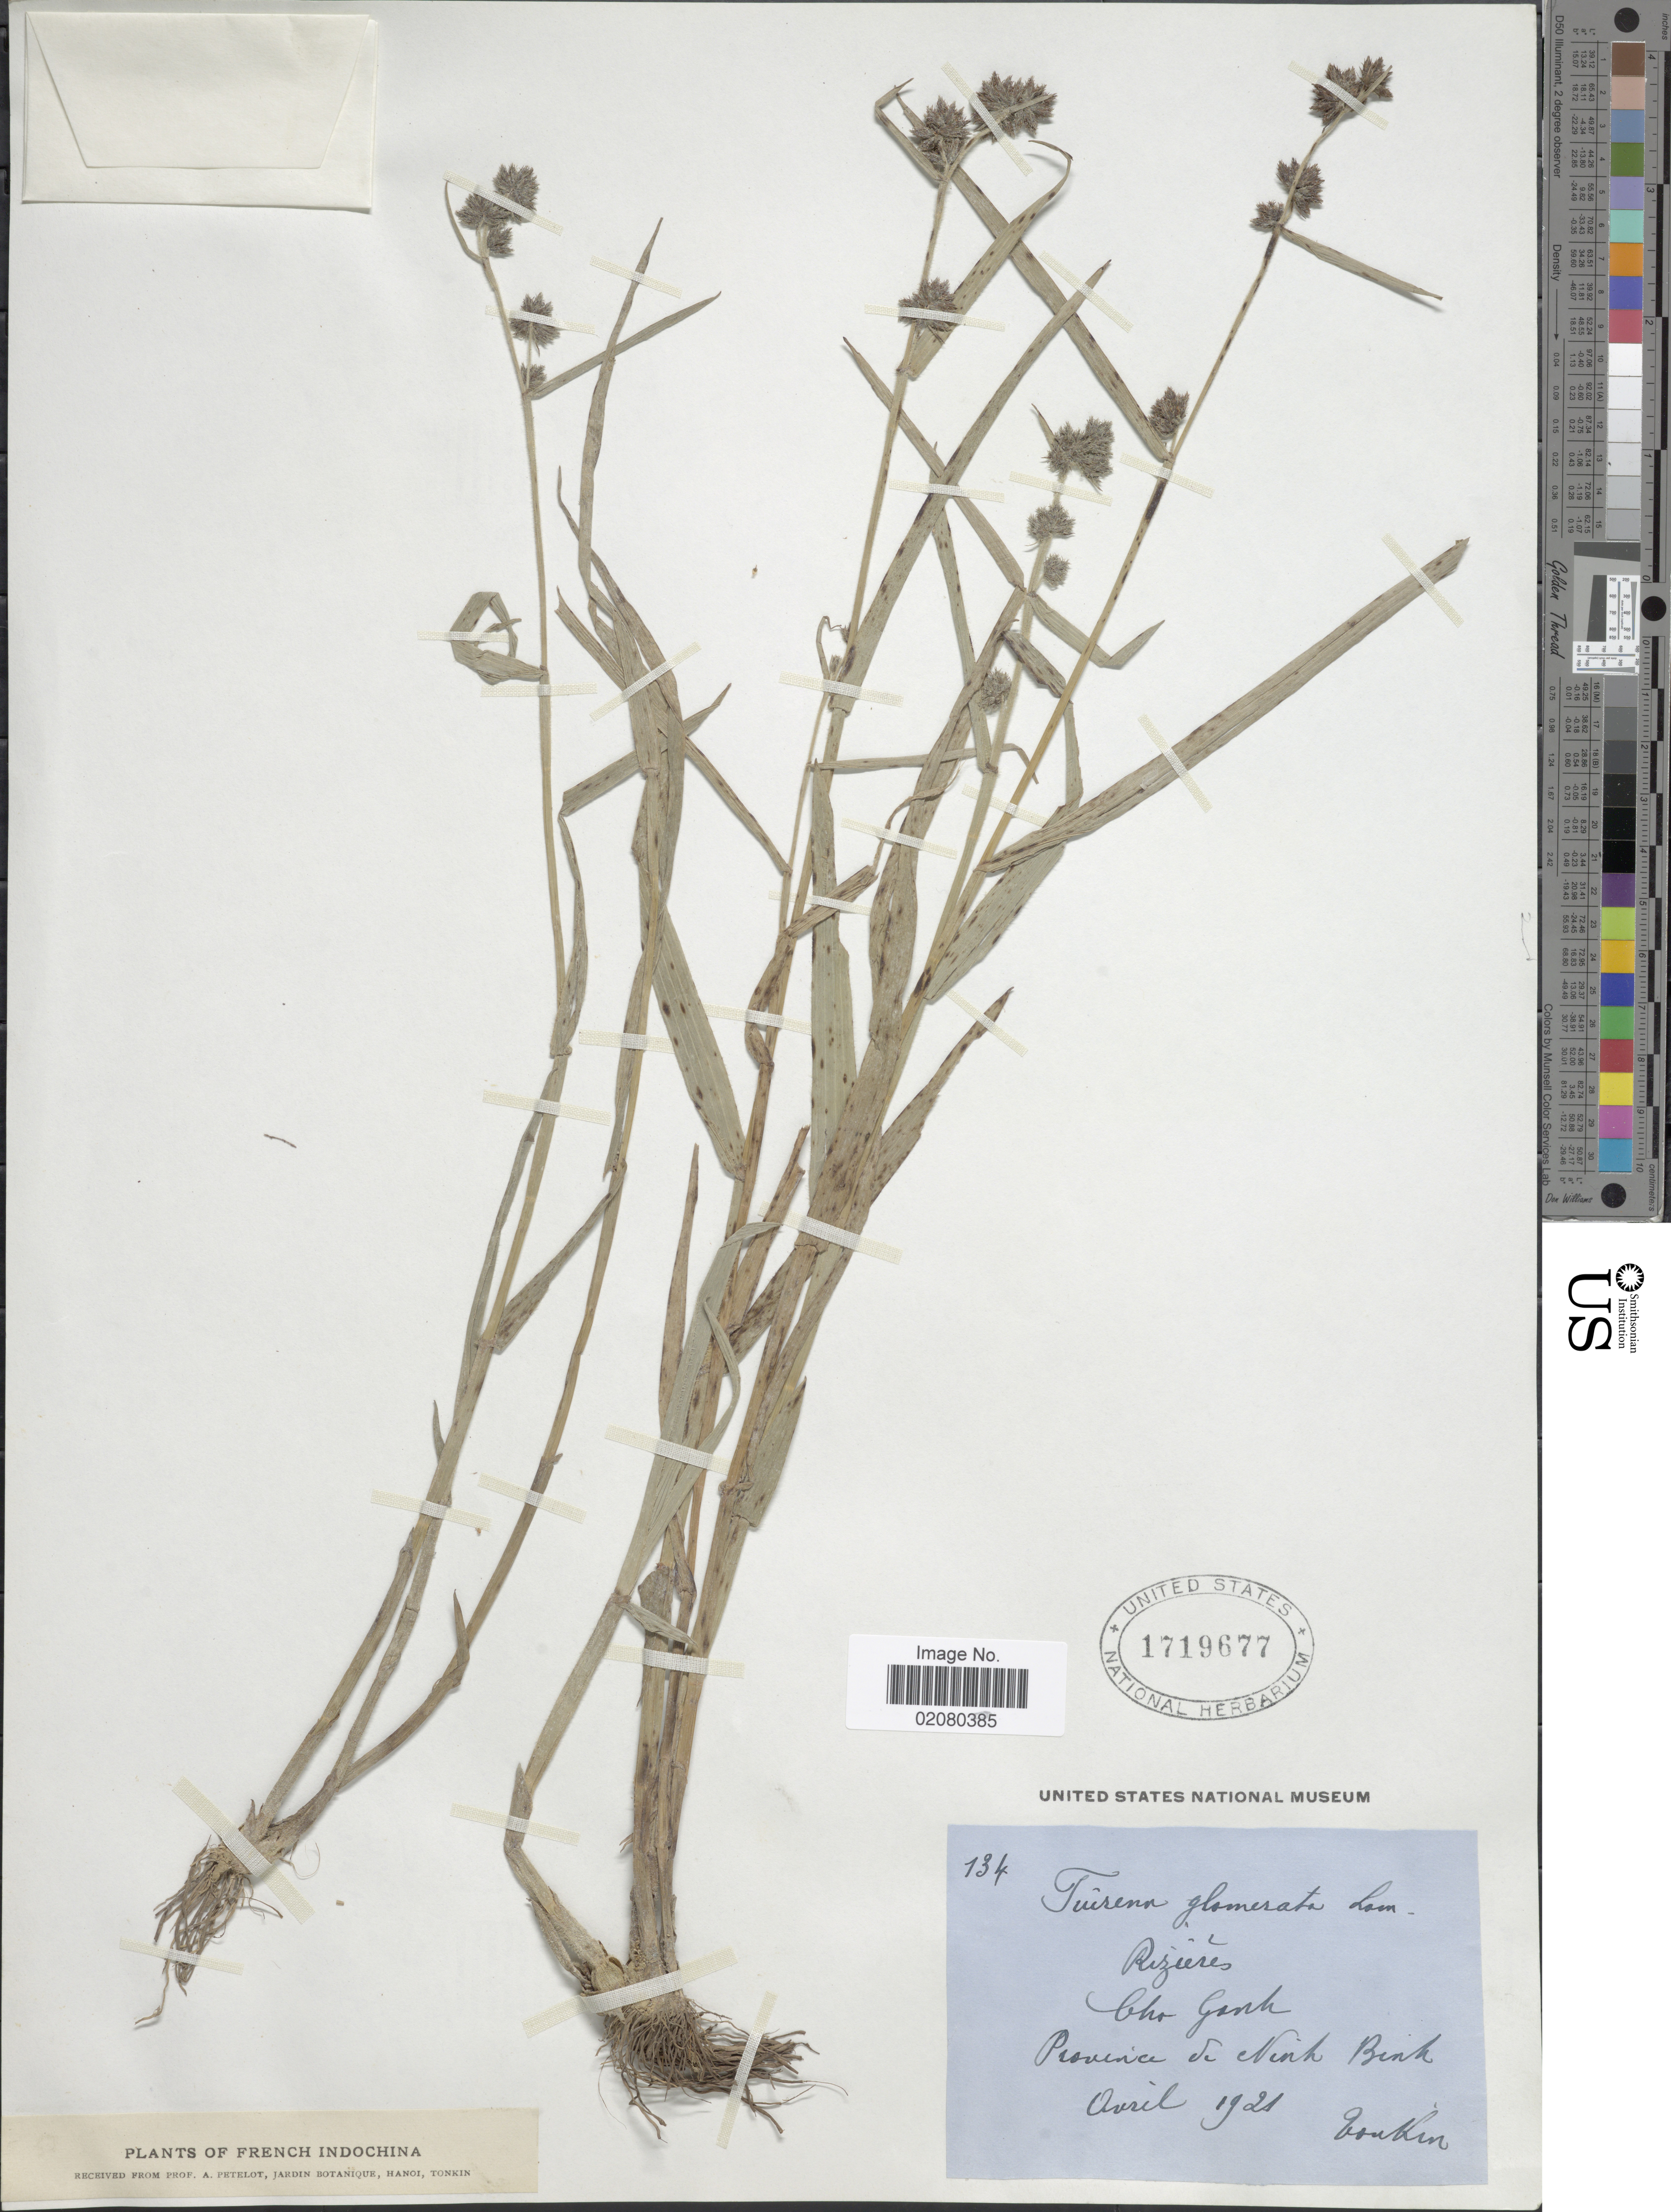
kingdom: Plantae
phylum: Tracheophyta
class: Liliopsida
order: Poales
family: Cyperaceae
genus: Fuirena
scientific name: Fuirena ciliaris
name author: (L.) Roxb.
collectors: A. Petelot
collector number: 134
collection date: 1921-04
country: Vietnam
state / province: Ninh Binh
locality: Tonkin. Cho Ganh, Provincia de Ninh Binh.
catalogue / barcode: US 1719677